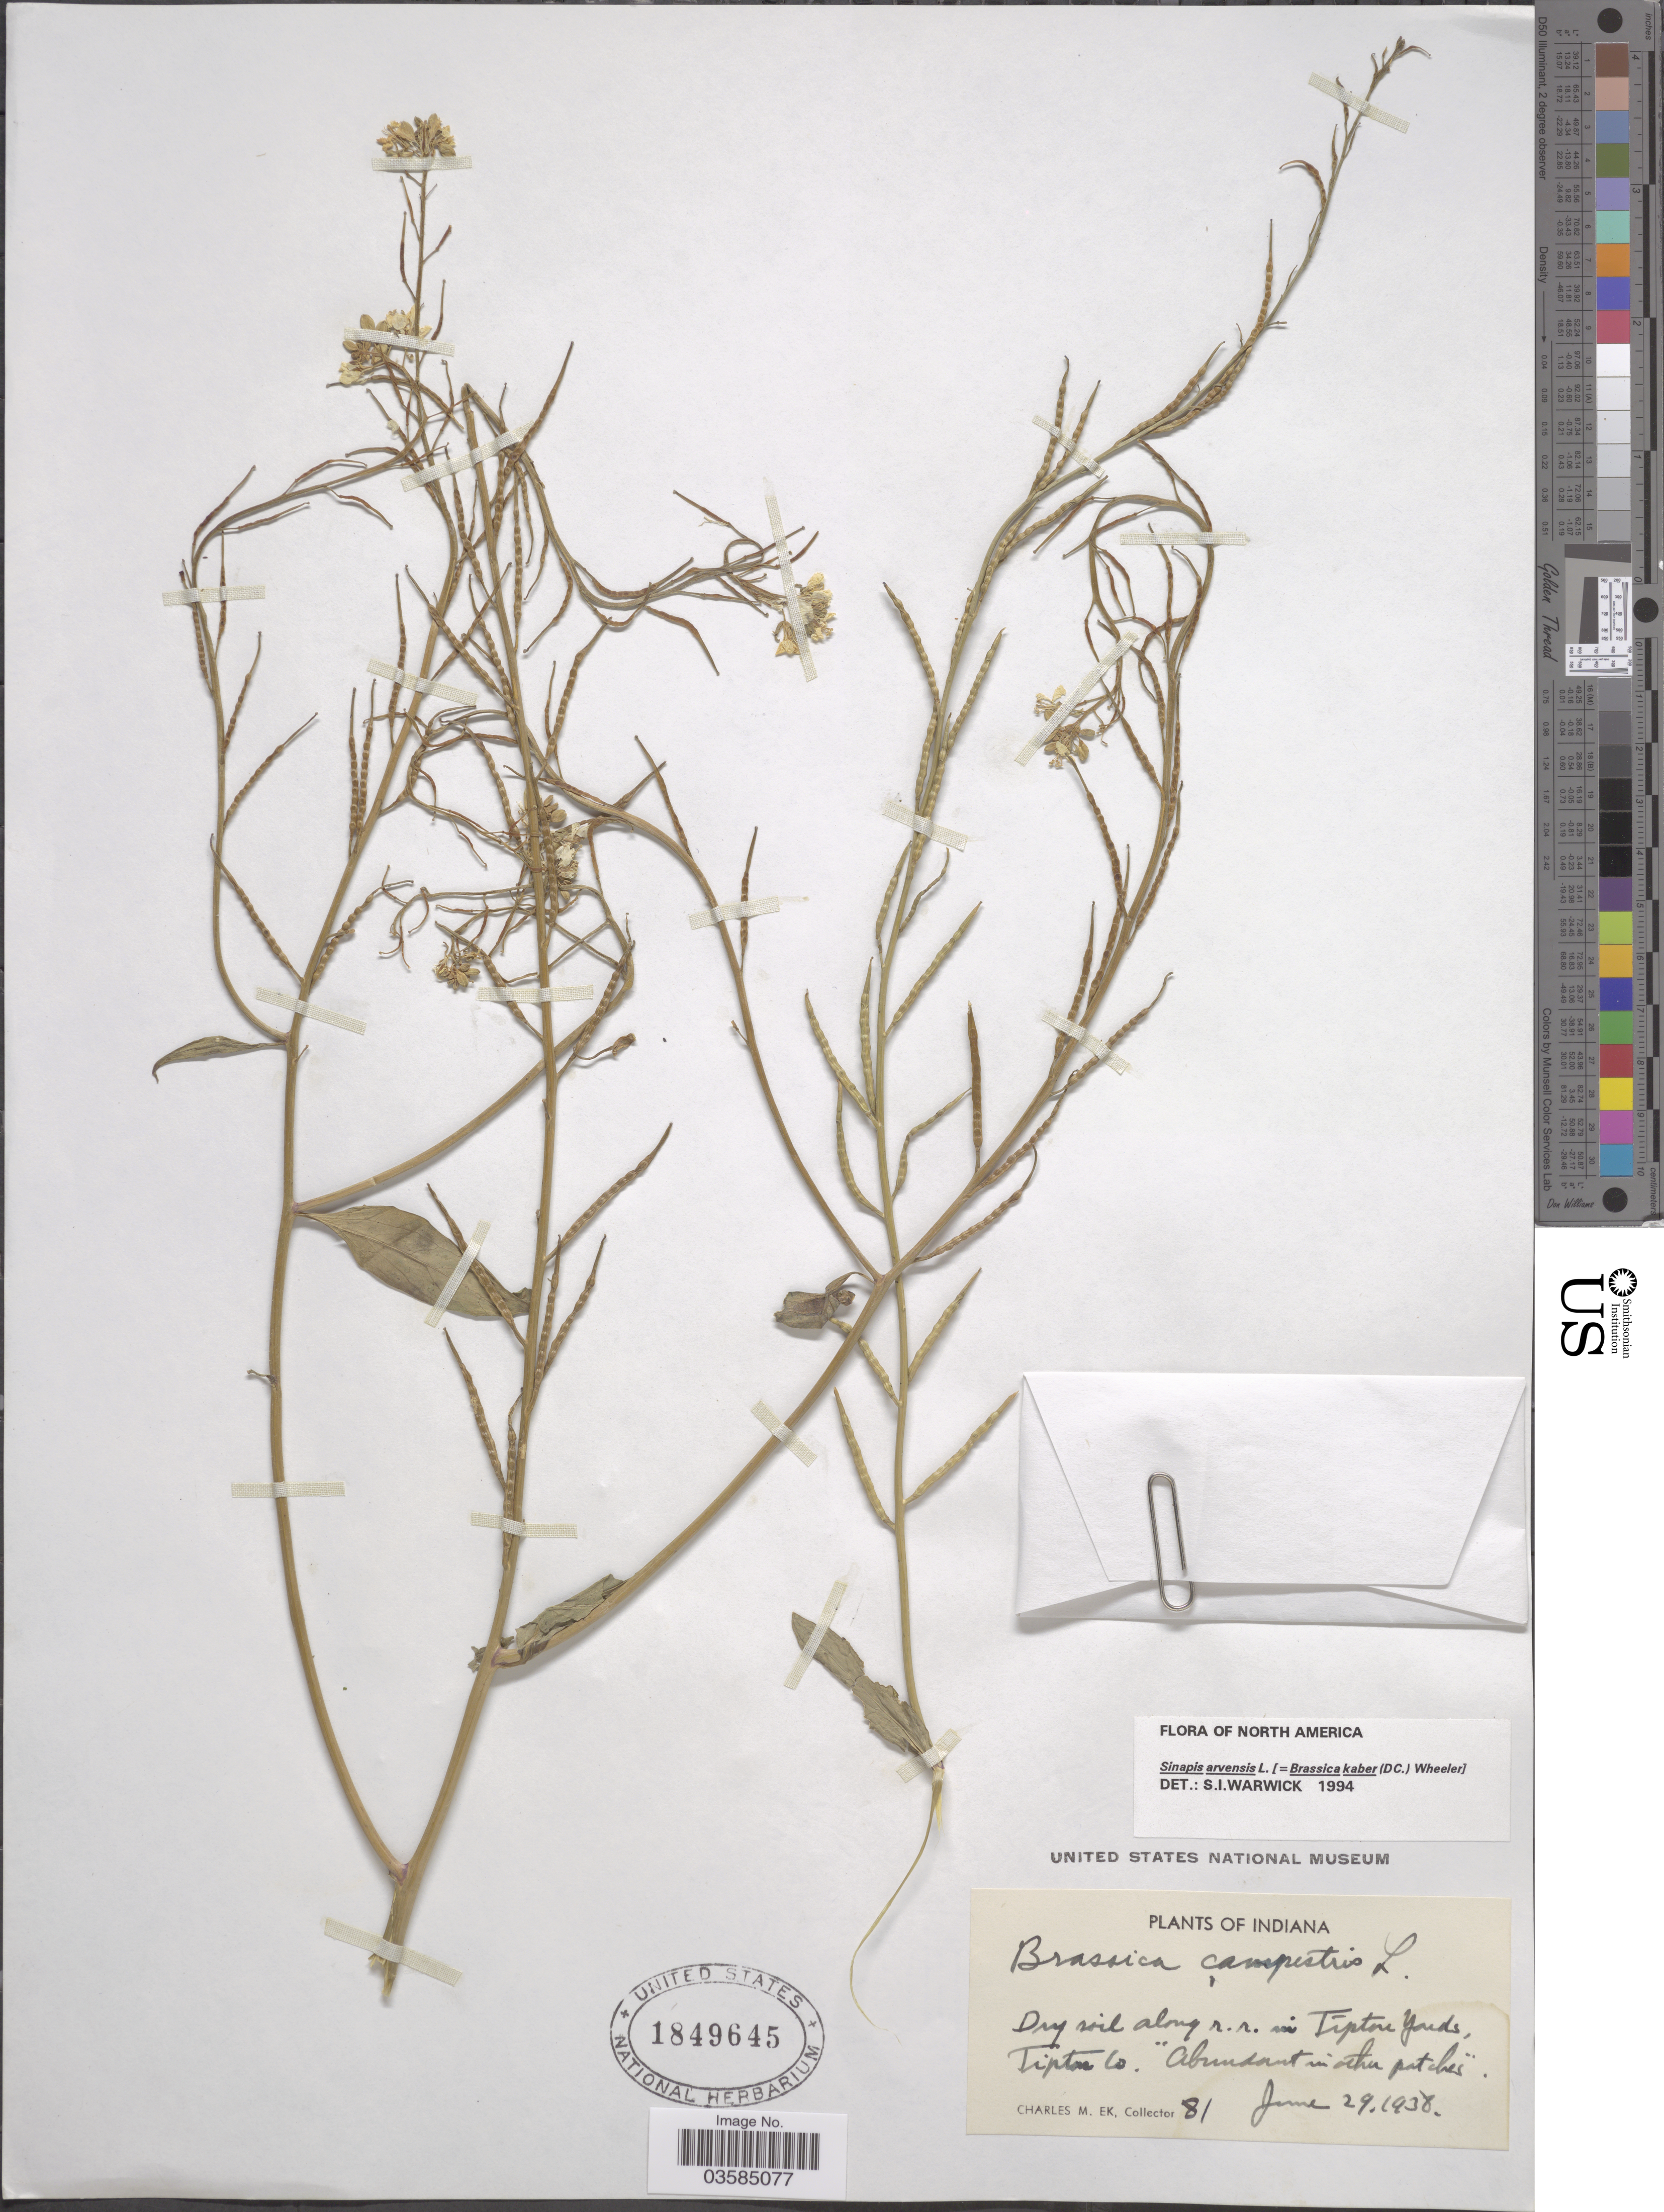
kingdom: Plantae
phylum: Tracheophyta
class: Magnoliopsida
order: Brassicales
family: Brassicaceae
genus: Brassica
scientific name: Brassica kaber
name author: (DC.) L.C. Wheeler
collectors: C. Ek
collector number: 81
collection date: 1938-06-29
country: United States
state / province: Indiana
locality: Dry soil along r.r. in Tipton Yards, Tipton Co.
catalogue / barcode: US 1849645